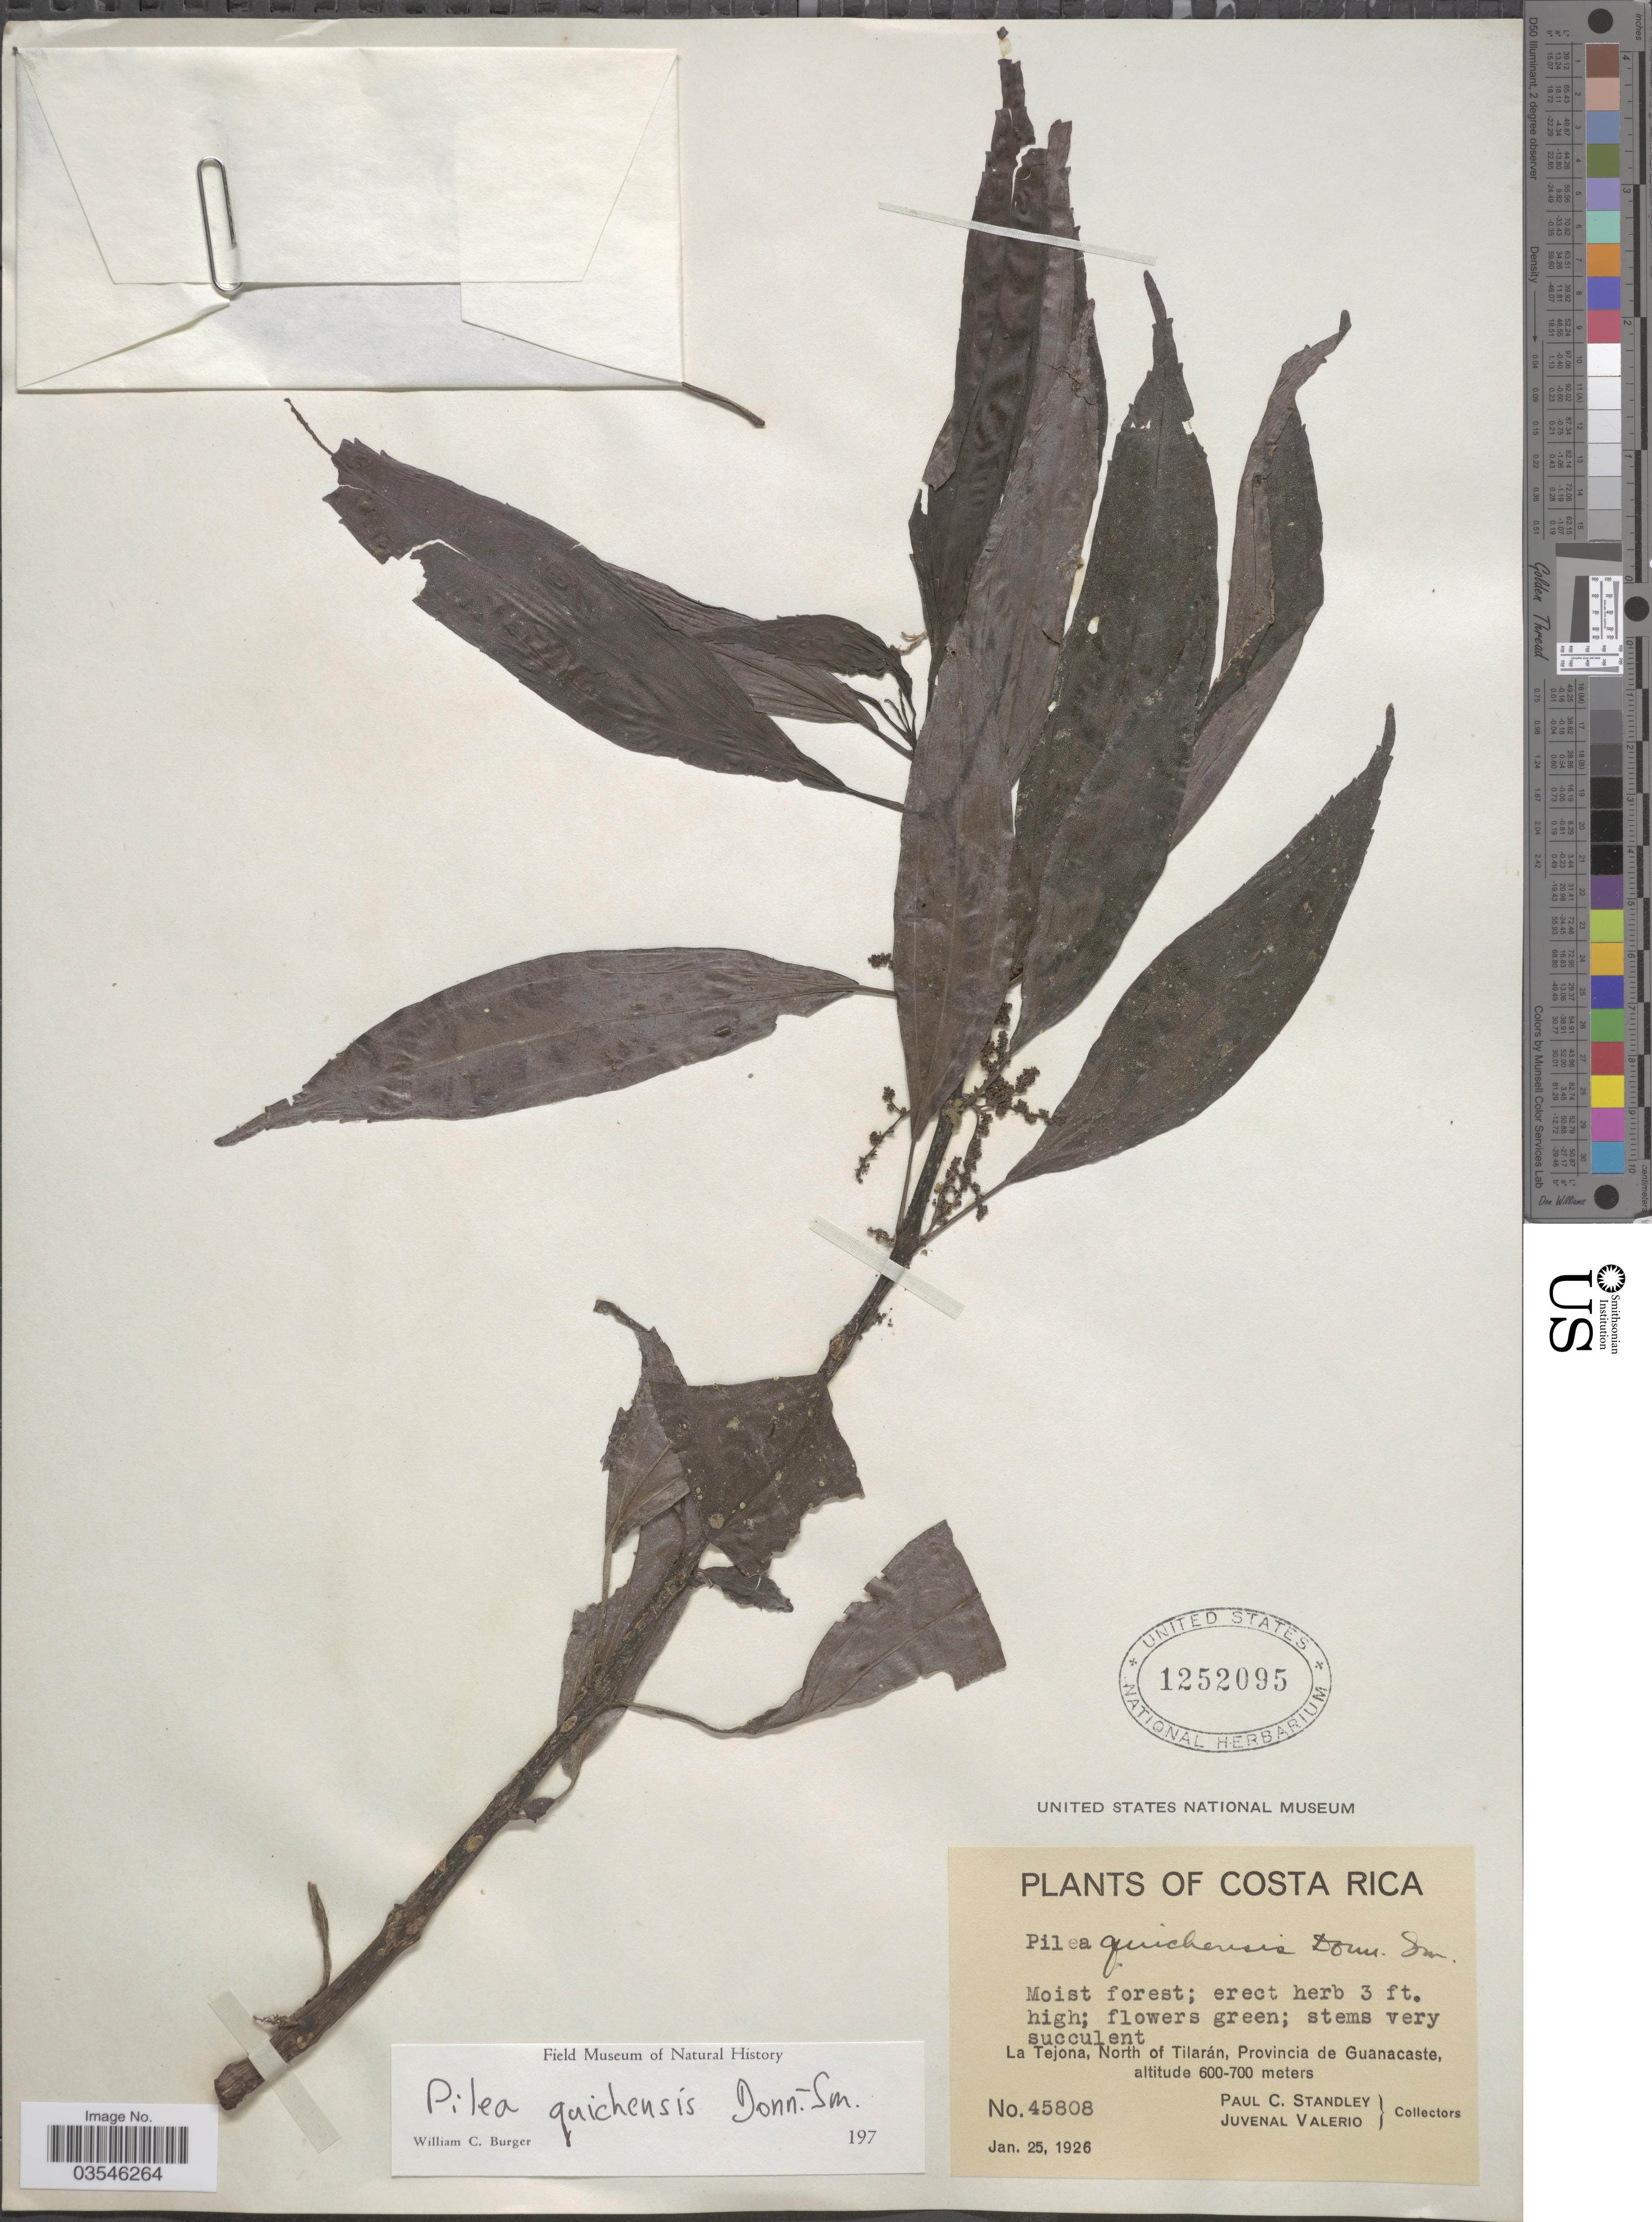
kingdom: Plantae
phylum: Tracheophyta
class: Magnoliopsida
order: Rosales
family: Urticaceae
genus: Pilea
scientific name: Pilea quichensis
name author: Donn. Sm.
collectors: P. C. Standley & J. Valerio R.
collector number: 45808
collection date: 1926-01-25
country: Costa Rica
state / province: Guanacaste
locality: La Tejona, North of Tilarán, Provincia de Guanacaste.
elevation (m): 600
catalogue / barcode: US 1252095